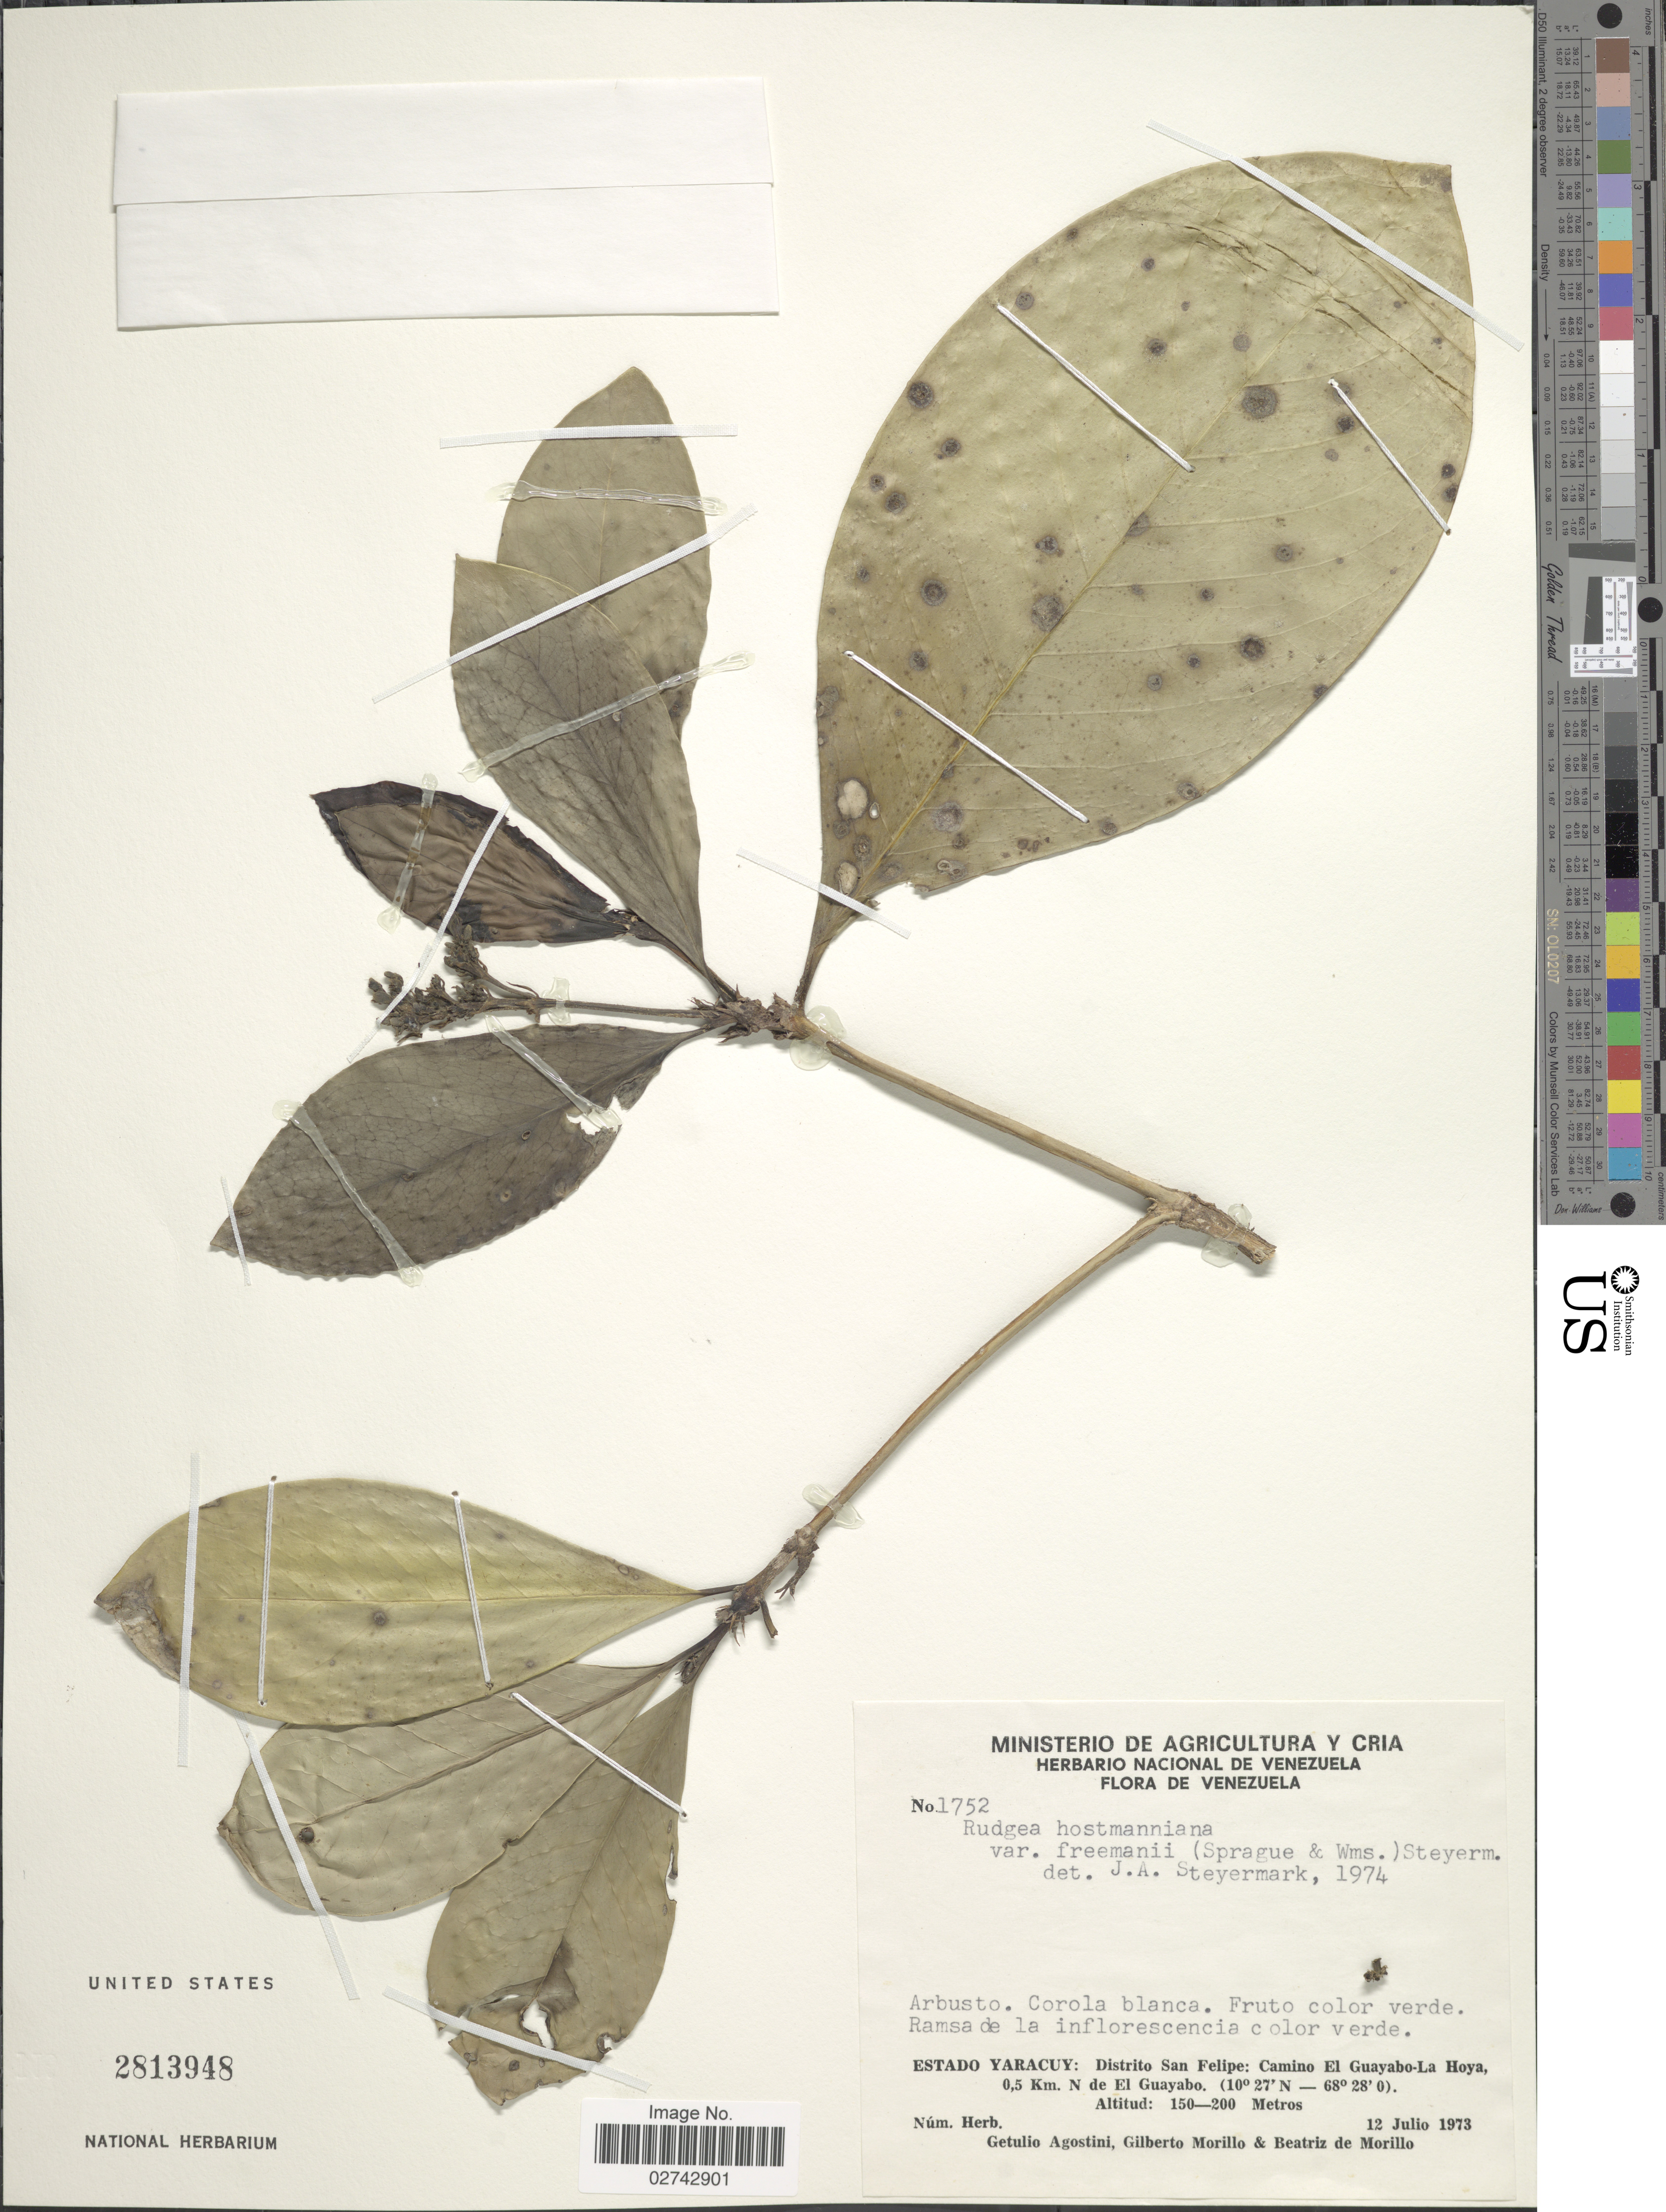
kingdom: Plantae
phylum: Tracheophyta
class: Magnoliopsida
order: Gentianales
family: Rubiaceae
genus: Rudgea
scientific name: Rudgea hostmanniana subsp. freemanii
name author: (C. Sprague & R.O. Williams ex R.O. Williams & Cheesman) Steyerm.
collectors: G. Agostini, G. N. Morillo & B. Morillo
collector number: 1752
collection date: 1973-07-12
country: Venezuela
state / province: Yaracuy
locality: Distrito San Felipe: camino El Guayabo-La Hoya, 0.5 Km. N. de El Guayabo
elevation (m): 150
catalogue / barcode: US 2813948